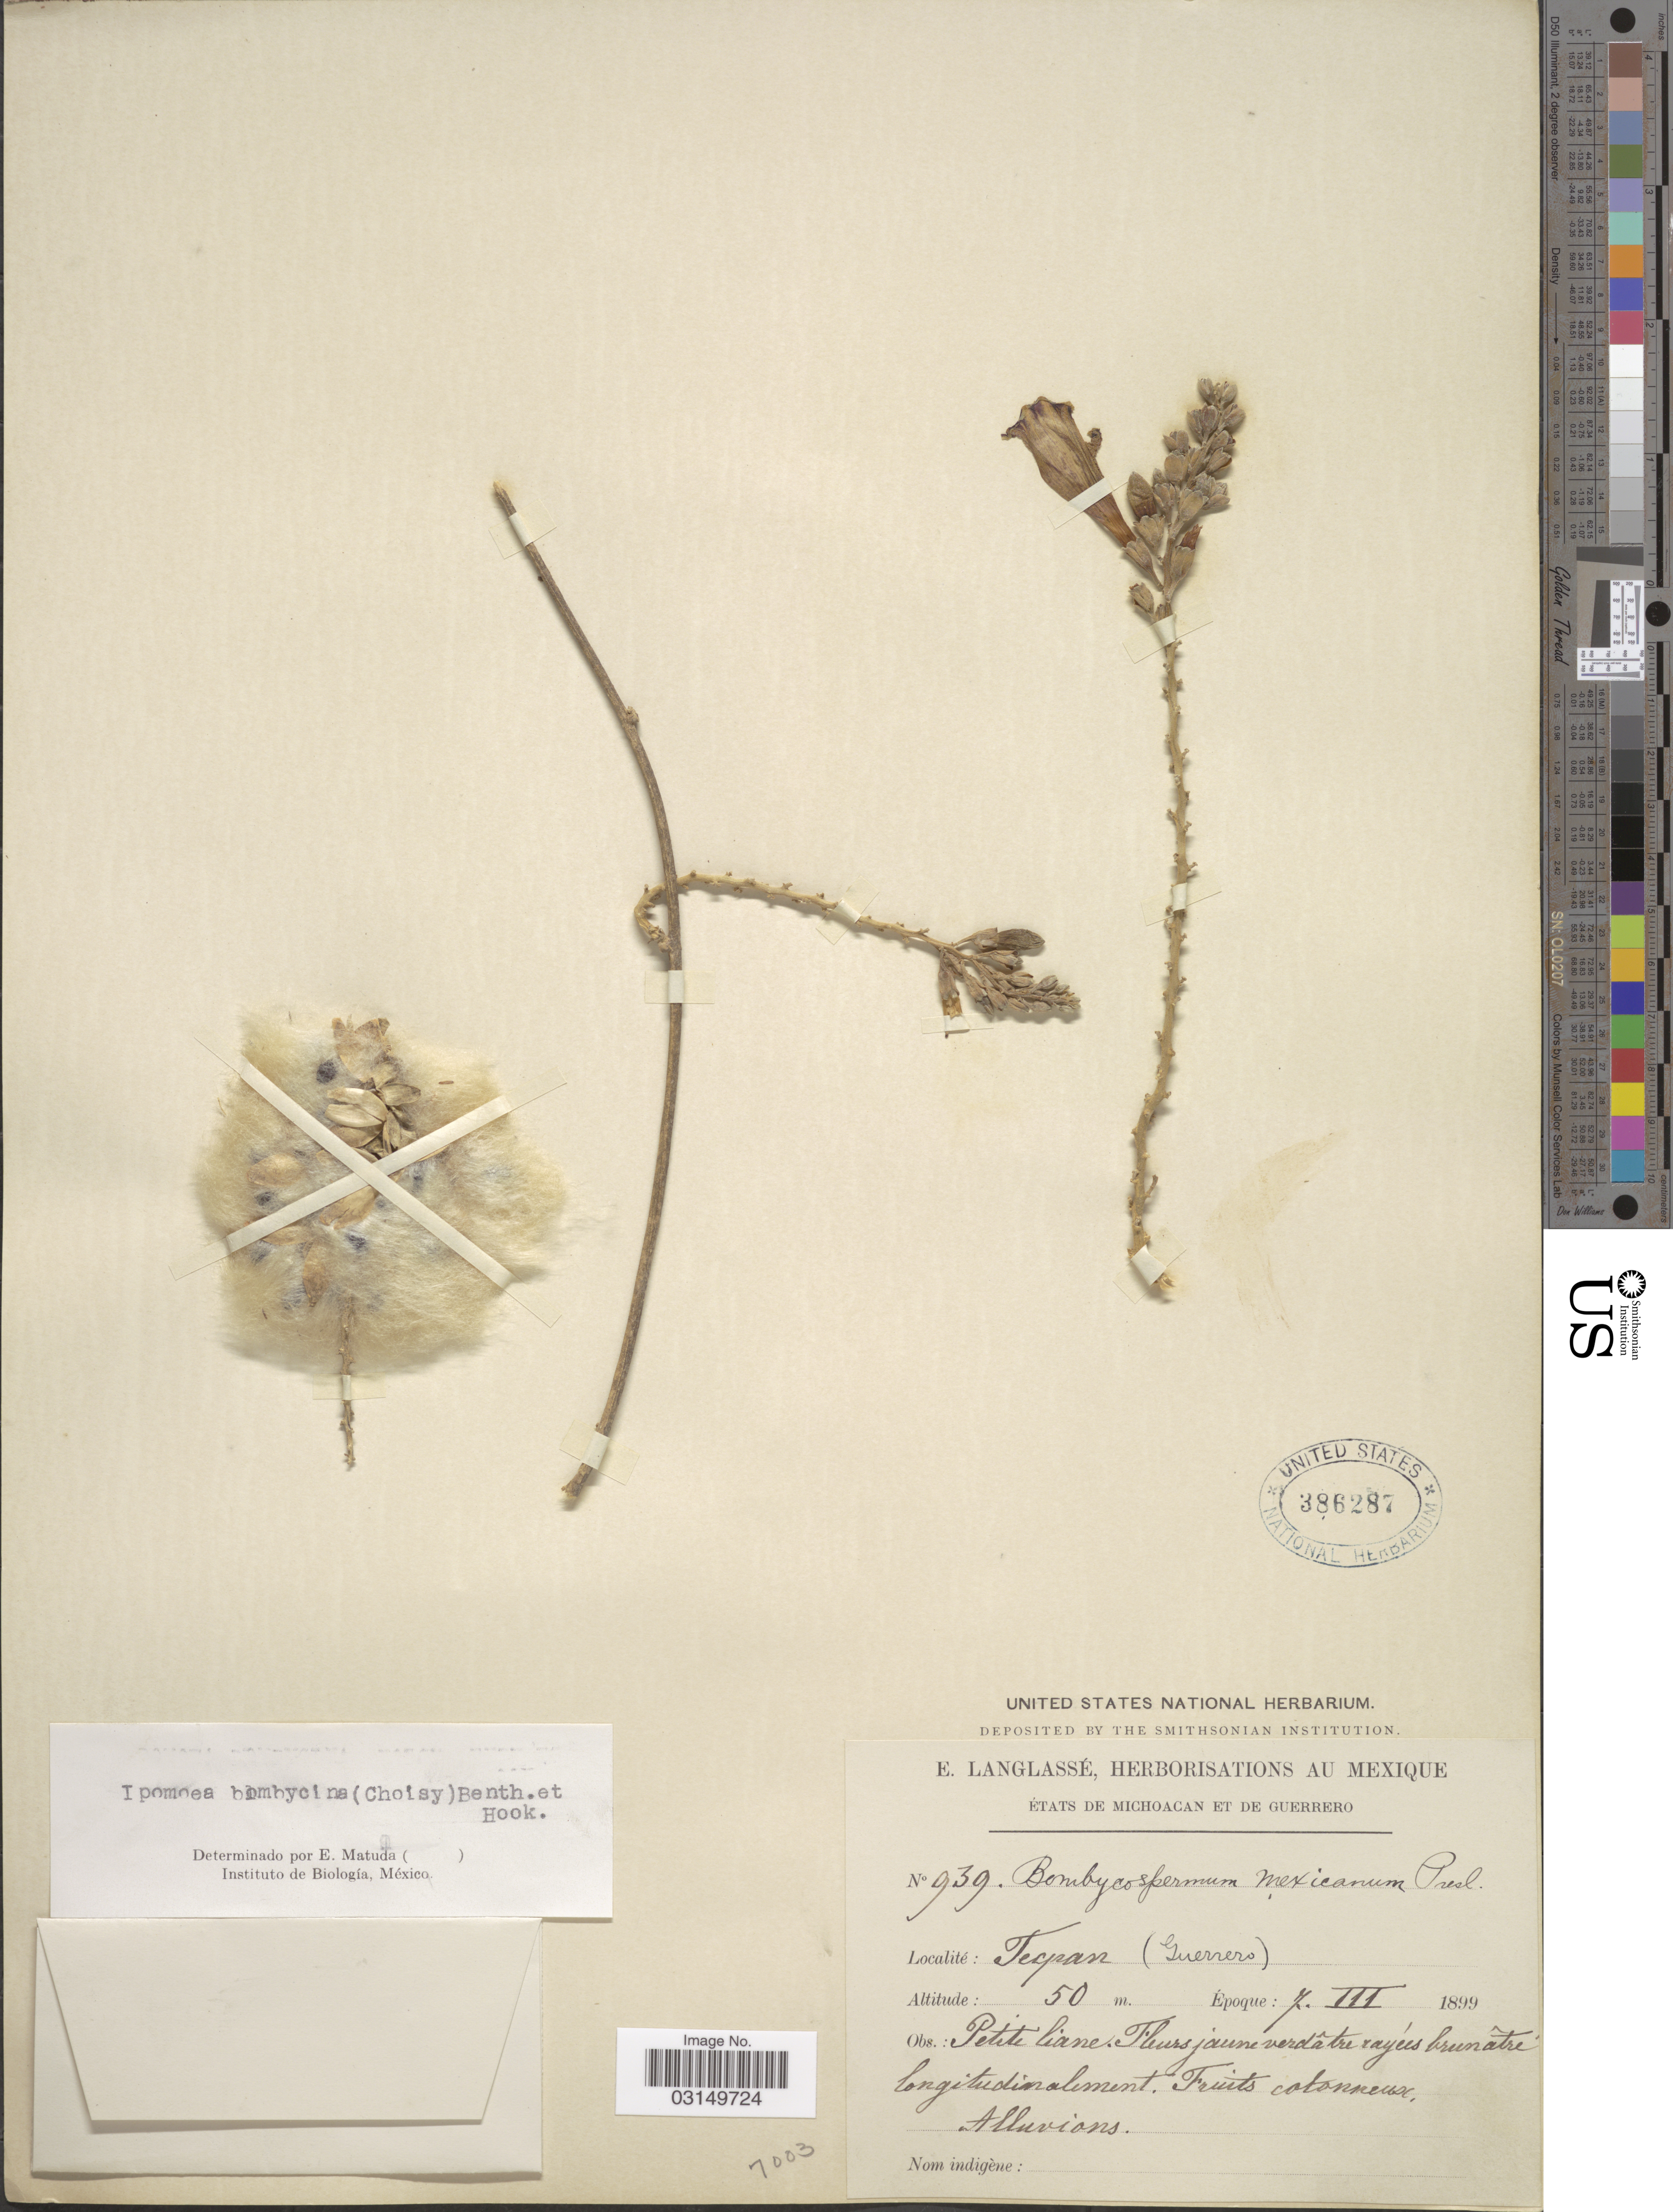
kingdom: Plantae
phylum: Tracheophyta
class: Magnoliopsida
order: Solanales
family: Convolvulaceae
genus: Ipomoea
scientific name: Ipomoea bombycina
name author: (Choisy) Benth. & Hook.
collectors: E. Langlassé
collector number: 939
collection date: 1899-03-07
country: Mexico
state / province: Guerrero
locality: Tecpan (Guerrero).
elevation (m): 50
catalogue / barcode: US 386287